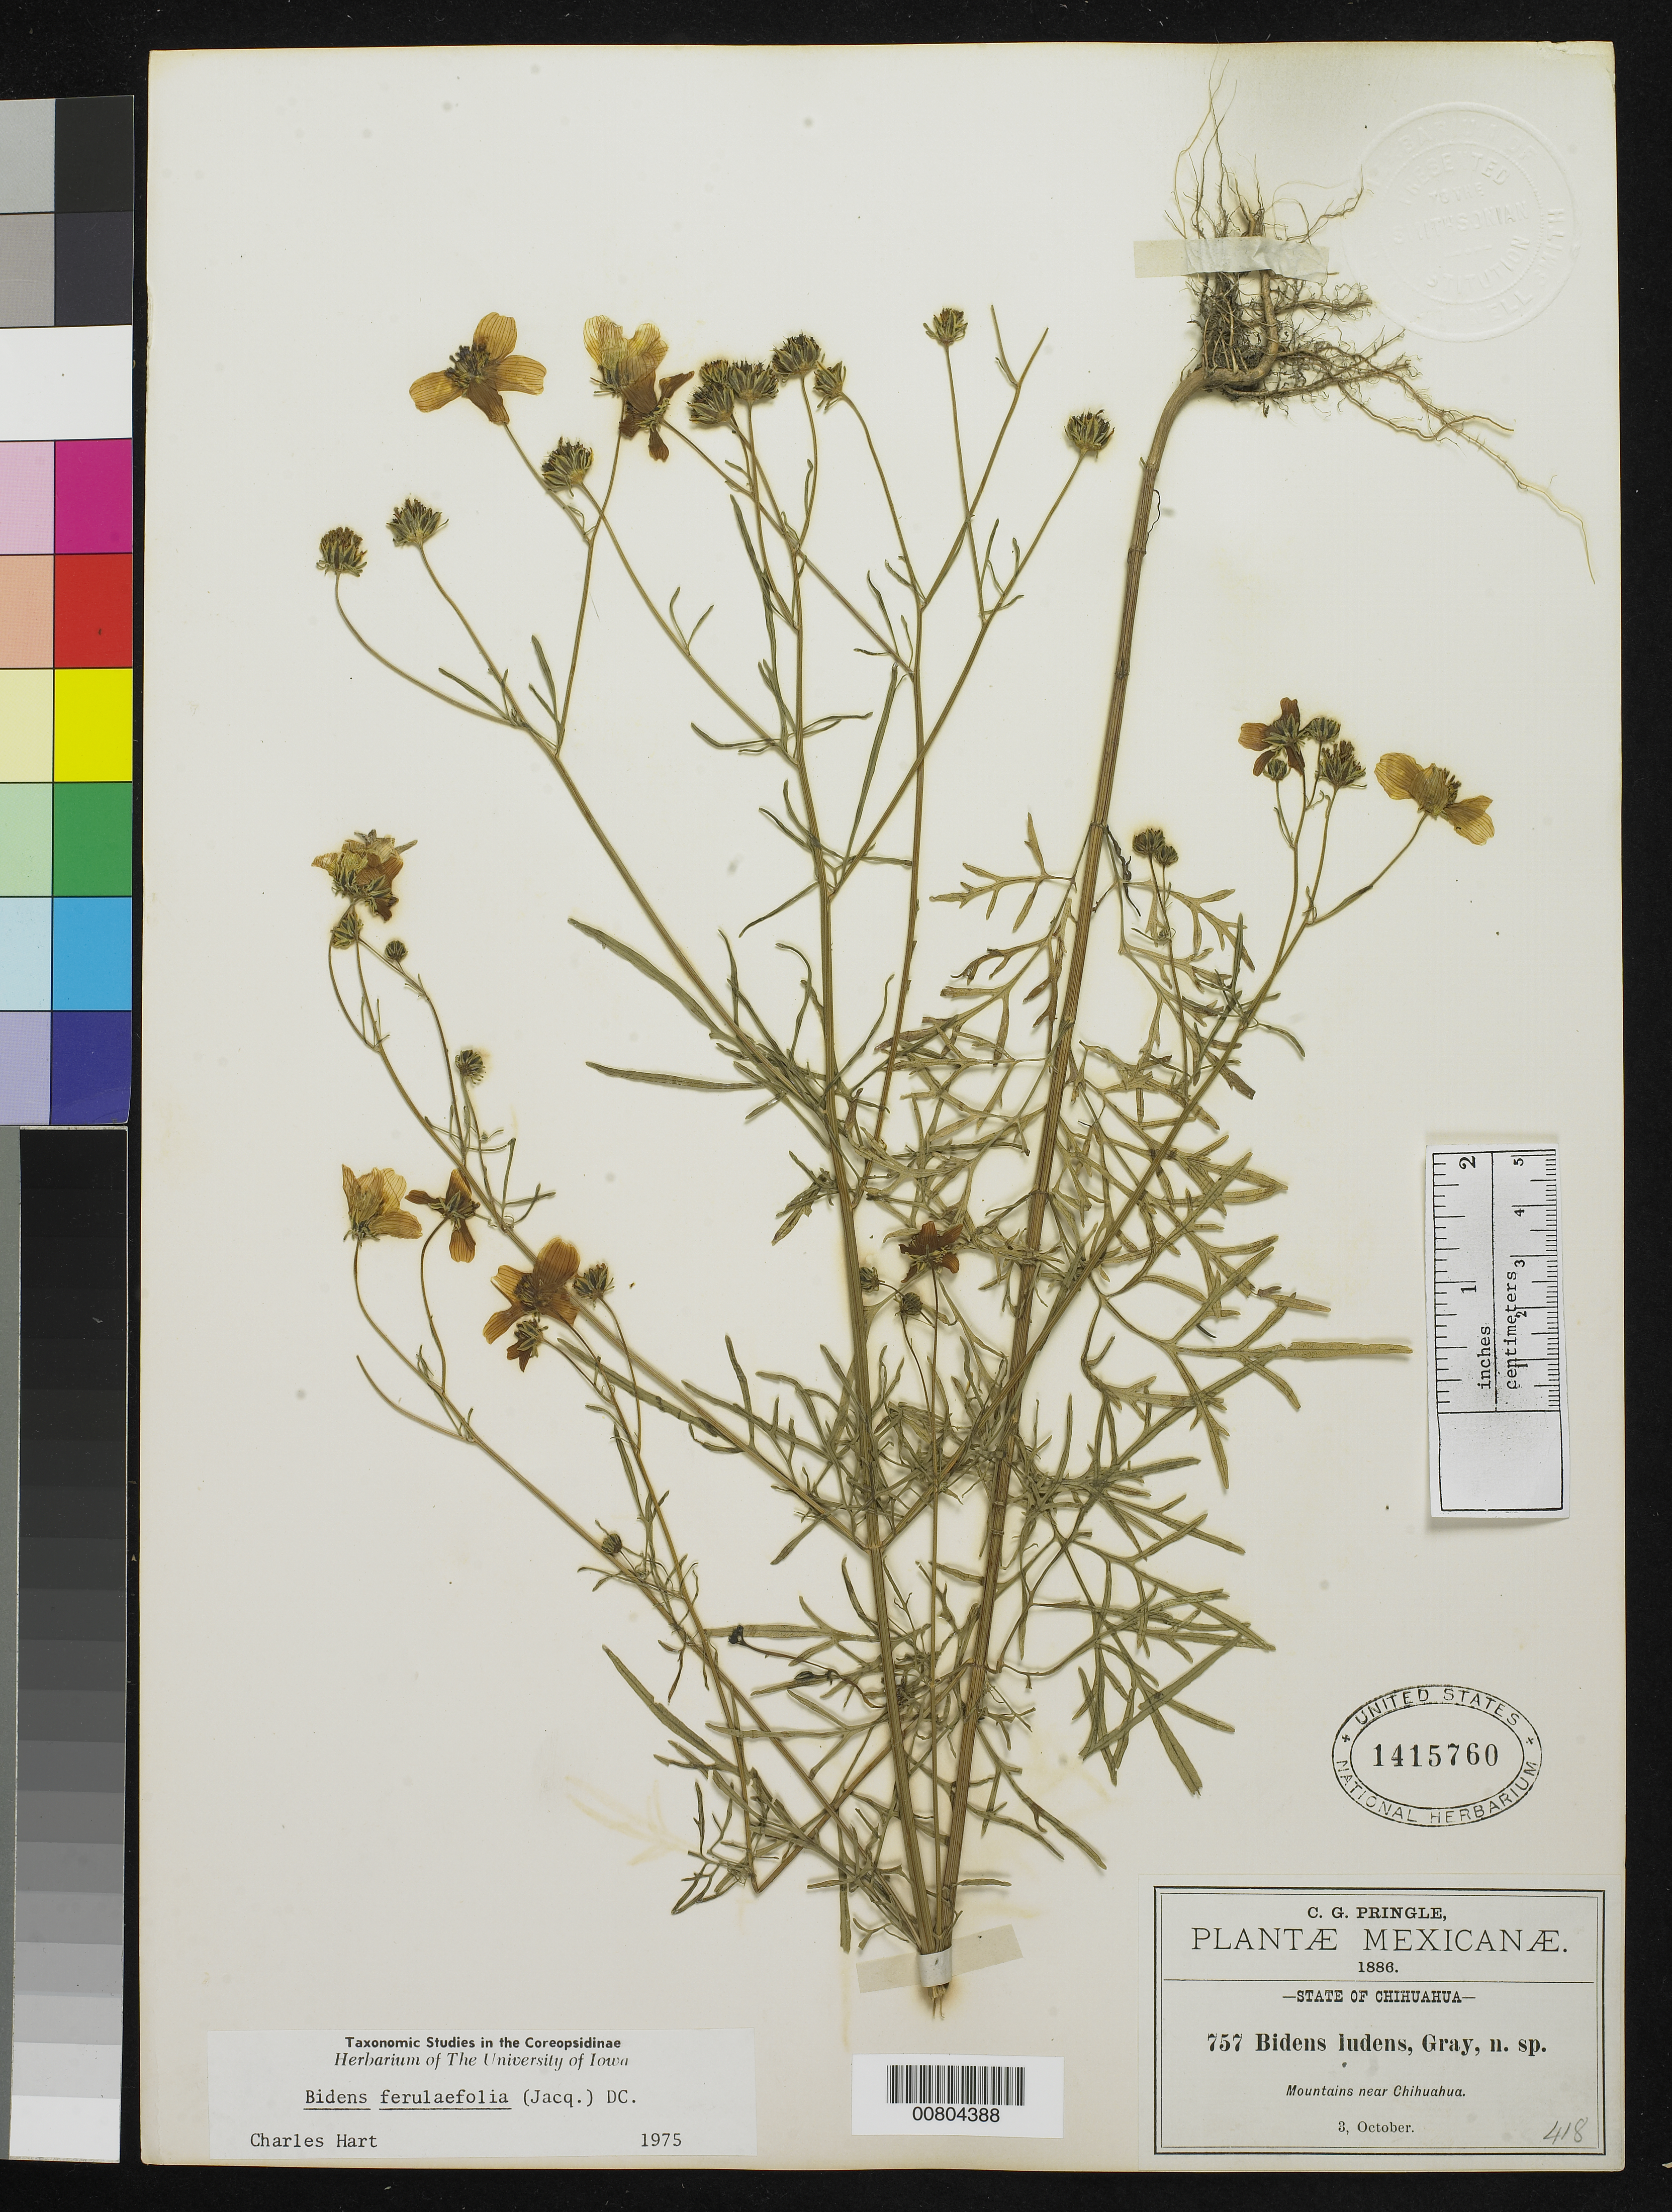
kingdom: Plantae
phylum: Tracheophyta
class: Magnoliopsida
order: Asterales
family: Asteraceae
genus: Bidens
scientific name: Bidens ferulaefolia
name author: (Jacq.) DC.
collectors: C. G. Pringle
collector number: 757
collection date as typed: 03 Oct 1886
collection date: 1886-10-03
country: Mexico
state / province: Chihuahua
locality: Mountains near Chihuahua.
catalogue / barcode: US 1415760